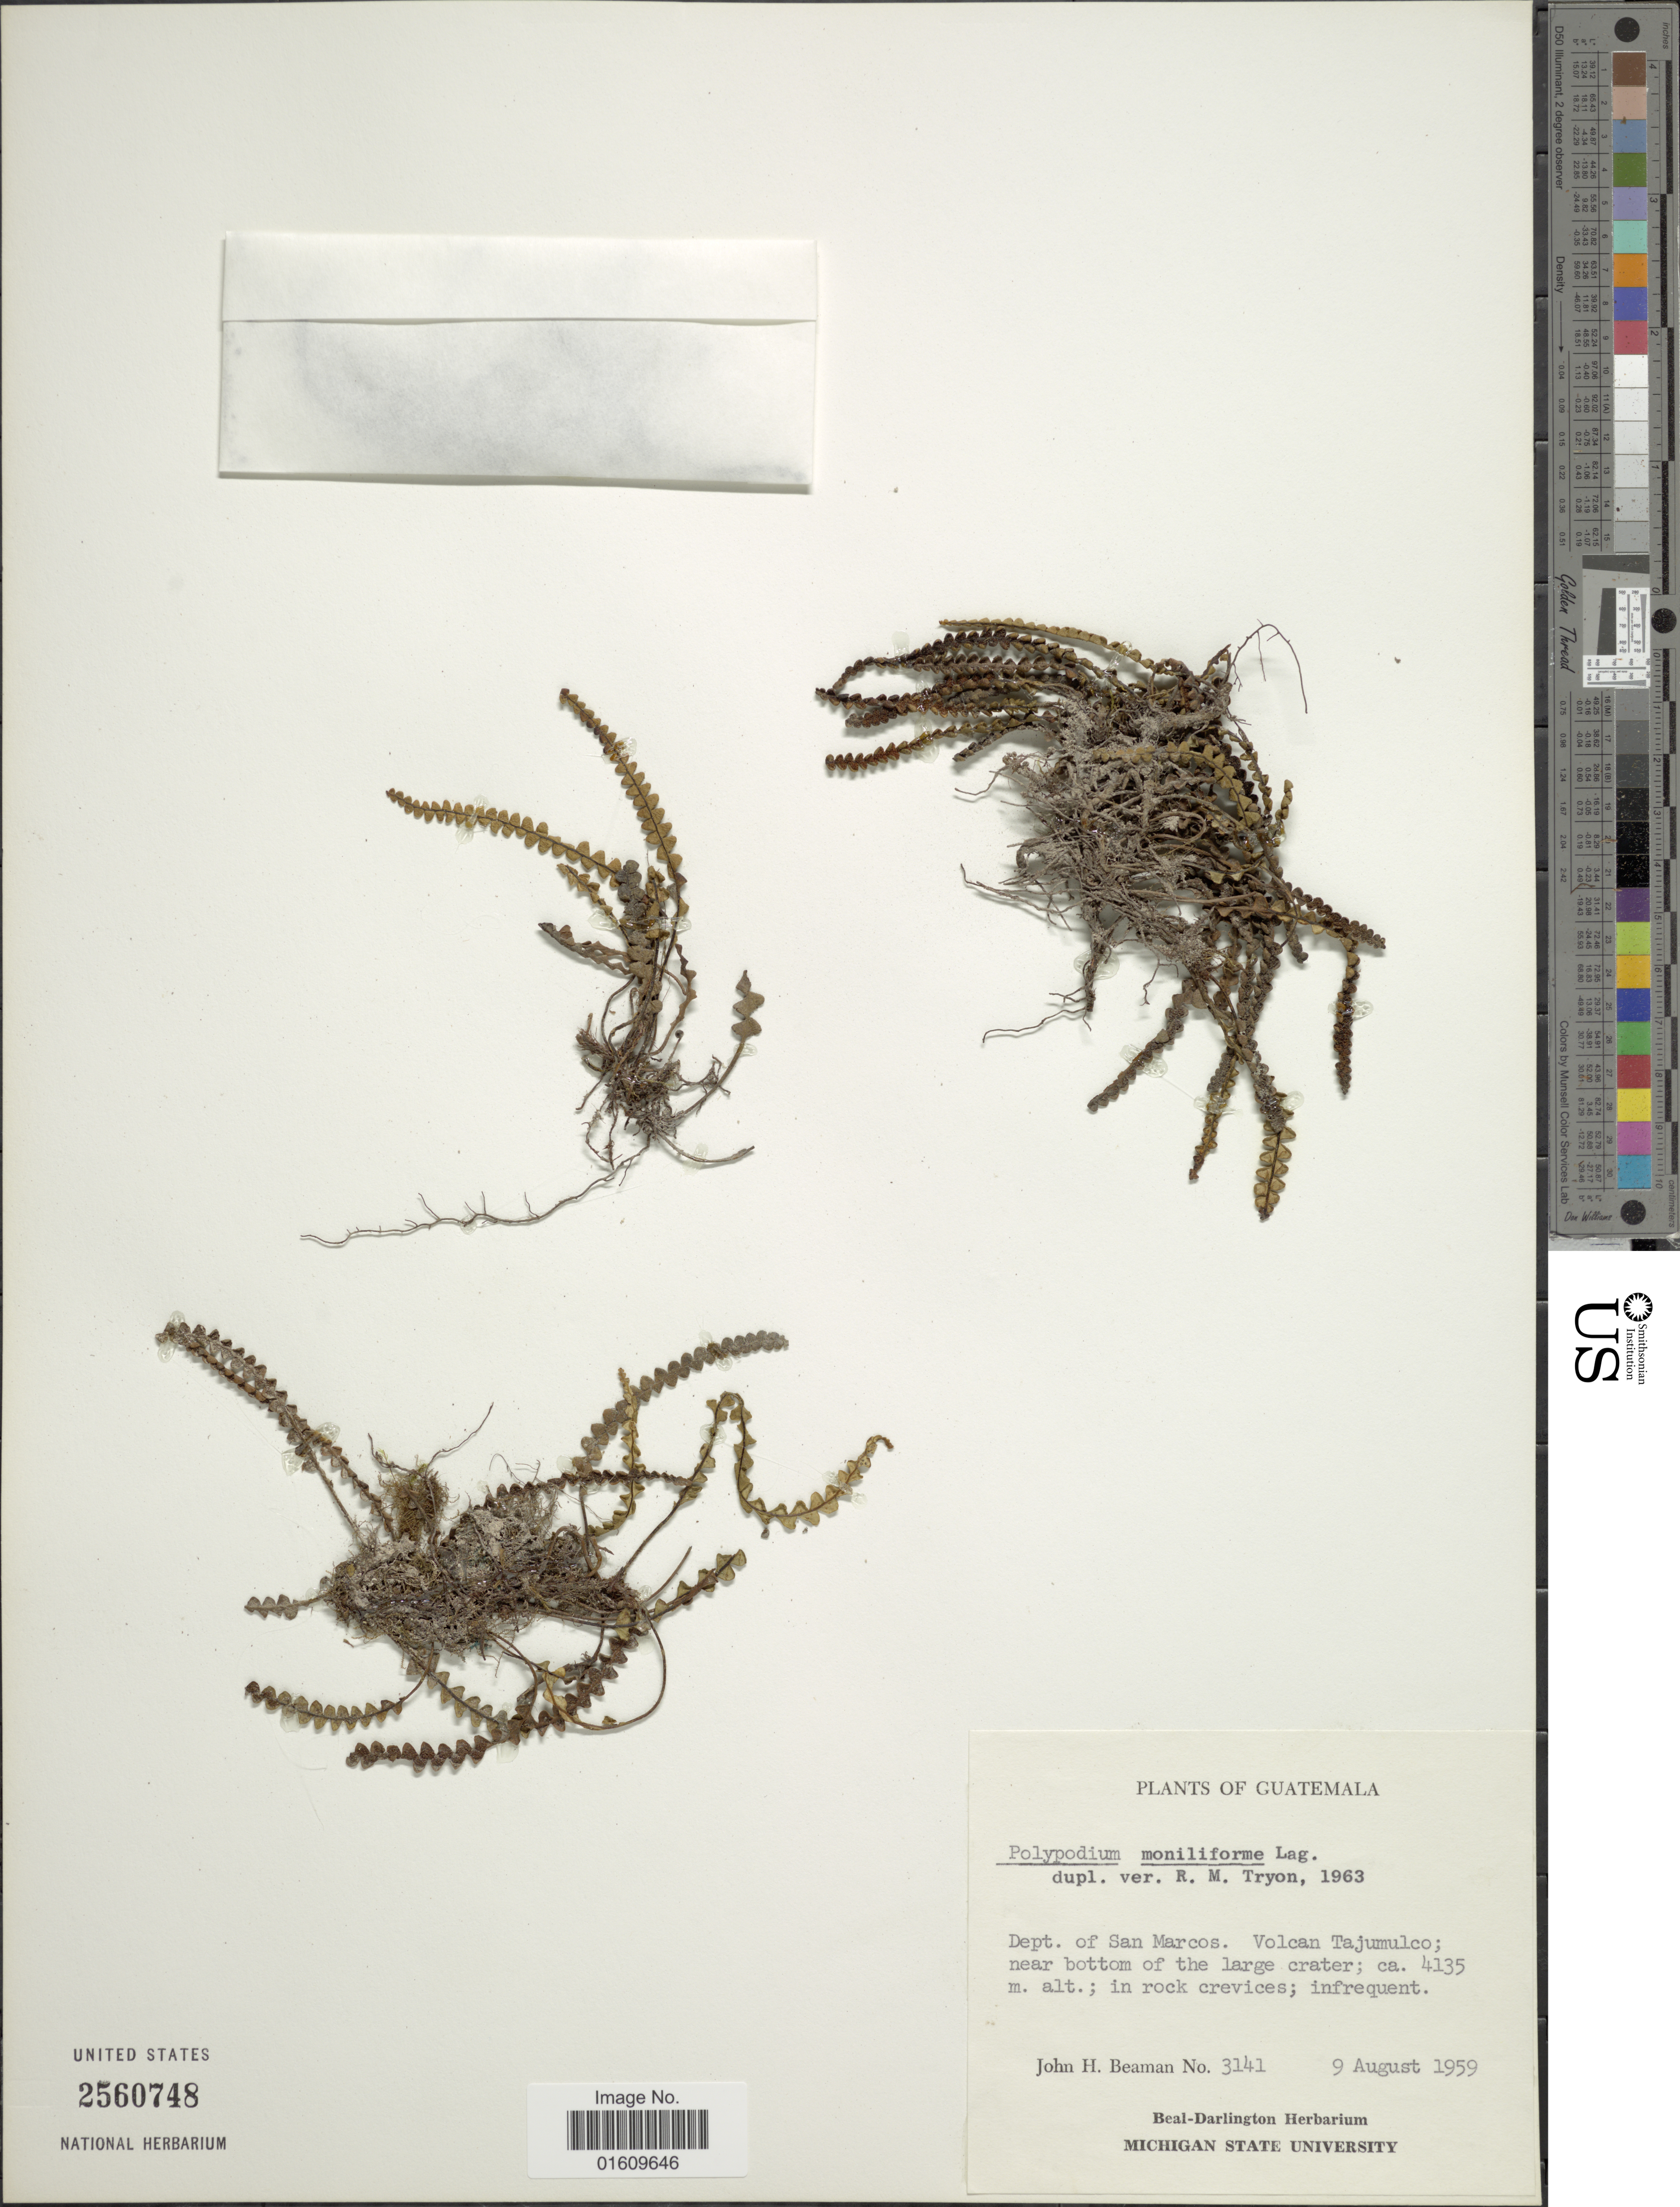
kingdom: Plantae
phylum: Tracheophyta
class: Polypodiopsida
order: Polypodiales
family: Polypodiaceae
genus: Melpomene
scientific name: Melpomene moniliformis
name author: (Lag. ex Sw.) A.R. Sm. & R.C. Moran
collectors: J. H. Beaman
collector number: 3141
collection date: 1959-08-09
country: Guatemala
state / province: San Marcos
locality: Dept. of San Marcos. Volcan Tajumulco; near bottom of the large crater, in rock crevices; infrequent.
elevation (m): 4135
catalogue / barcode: US 2560748